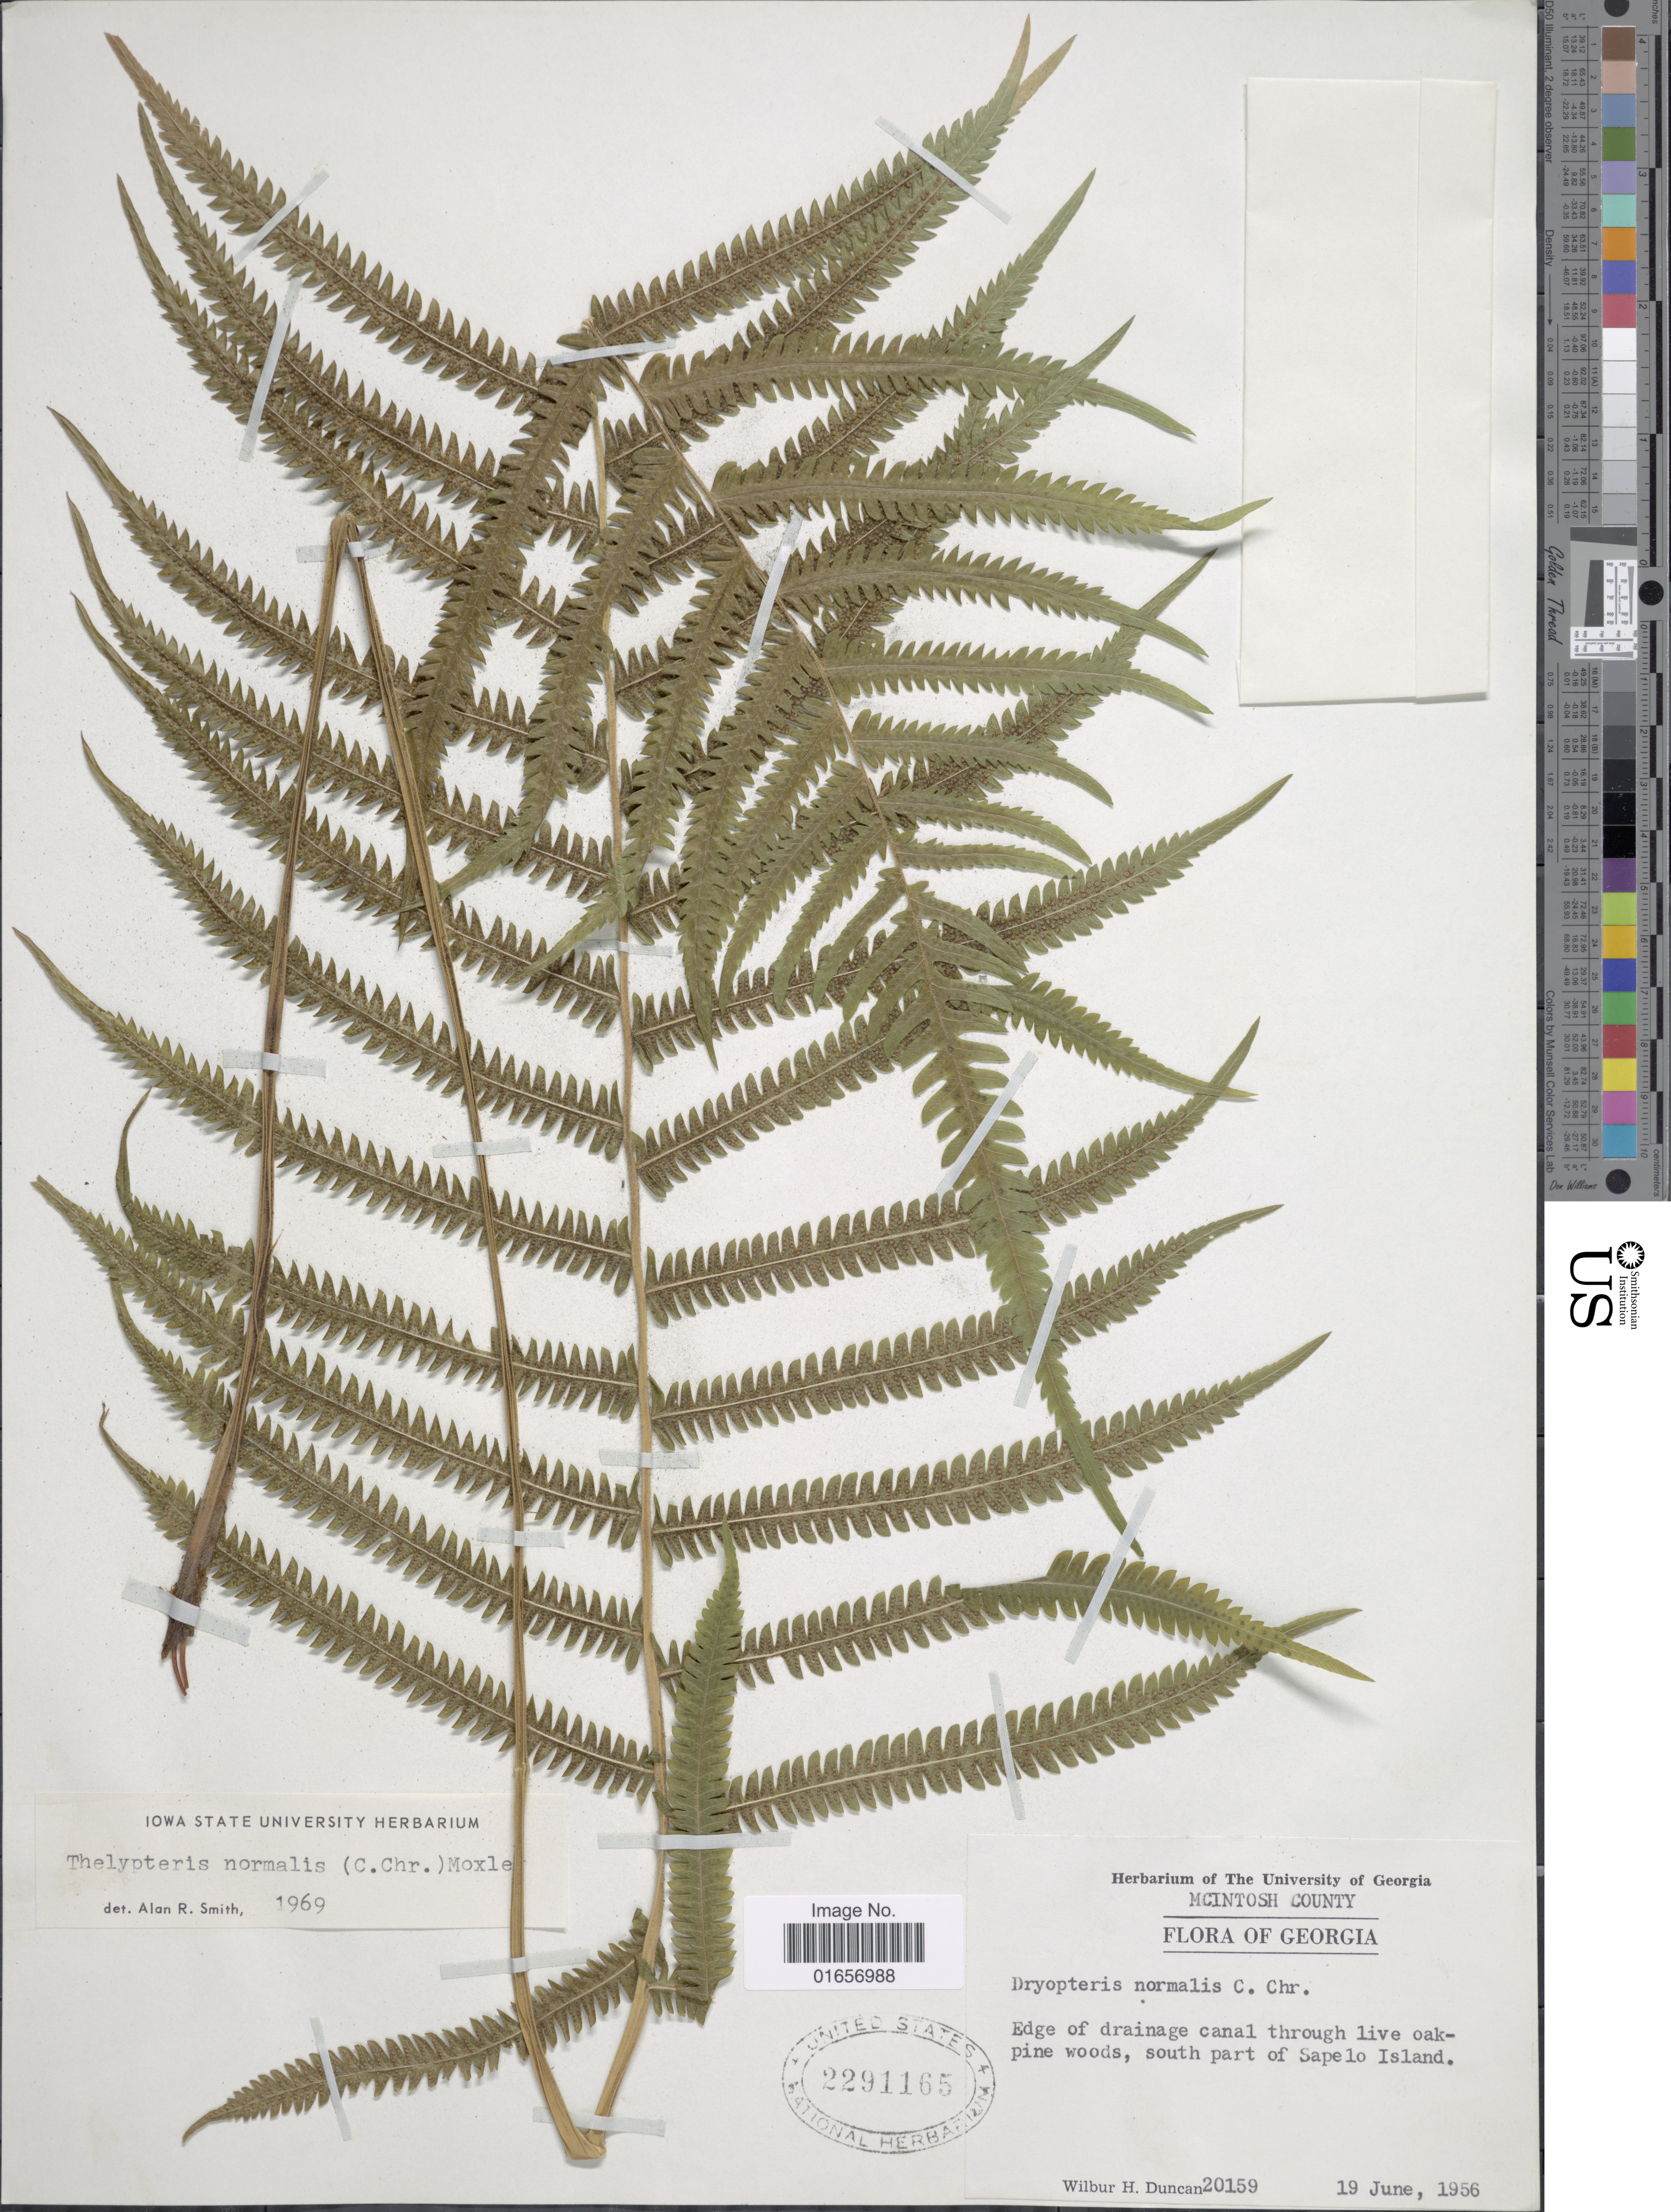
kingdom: Plantae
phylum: Tracheophyta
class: Polypodiopsida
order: Polypodiales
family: Thelypteridaceae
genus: Christella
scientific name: Christella kunthii comb. ined.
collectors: W. H. Duncan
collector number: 20159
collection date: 1956-06-19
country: United States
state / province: Florida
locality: Mcintosh County, edge of drainanage canal through live oakpine woods, south part of Sapelo Island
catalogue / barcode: US 2291165